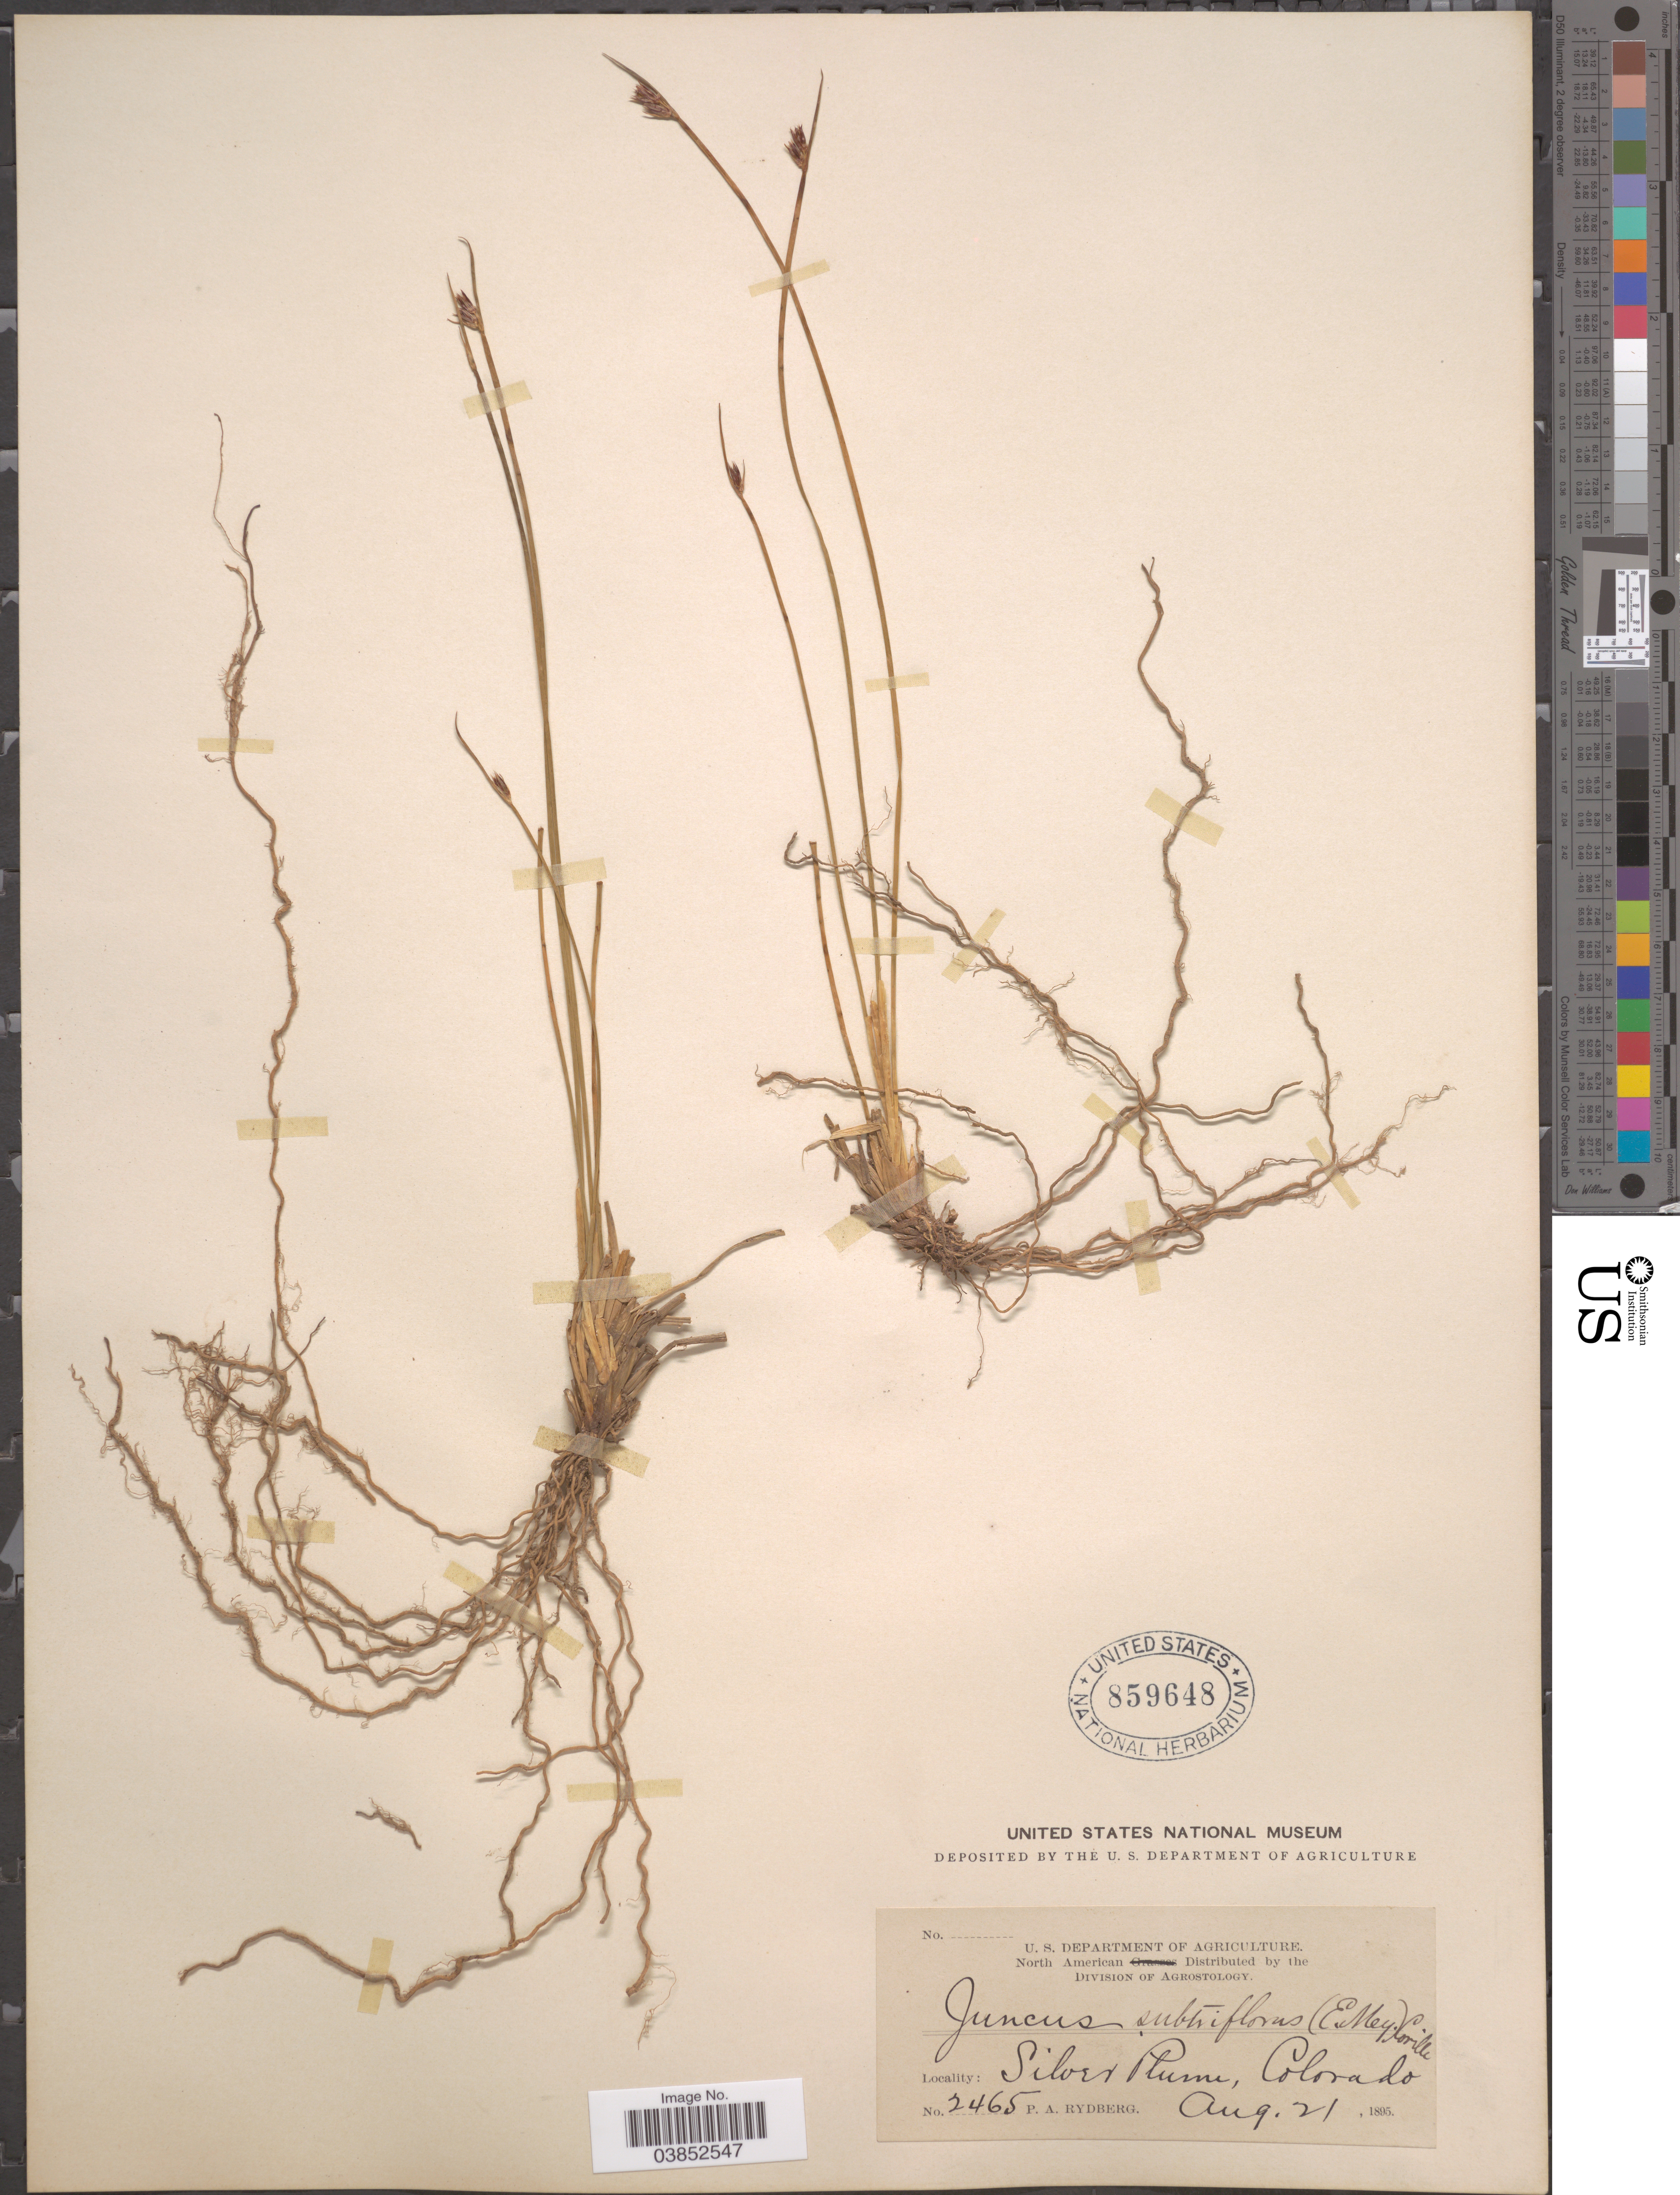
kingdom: Plantae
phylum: Tracheophyta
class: Liliopsida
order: Poales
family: Juncaceae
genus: Juncus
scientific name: Juncus drummondii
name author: E. Mey.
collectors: P. A. Rydberg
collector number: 2465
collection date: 1895-08-21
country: United States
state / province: Colorado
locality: Silver Plume.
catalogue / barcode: US 859648